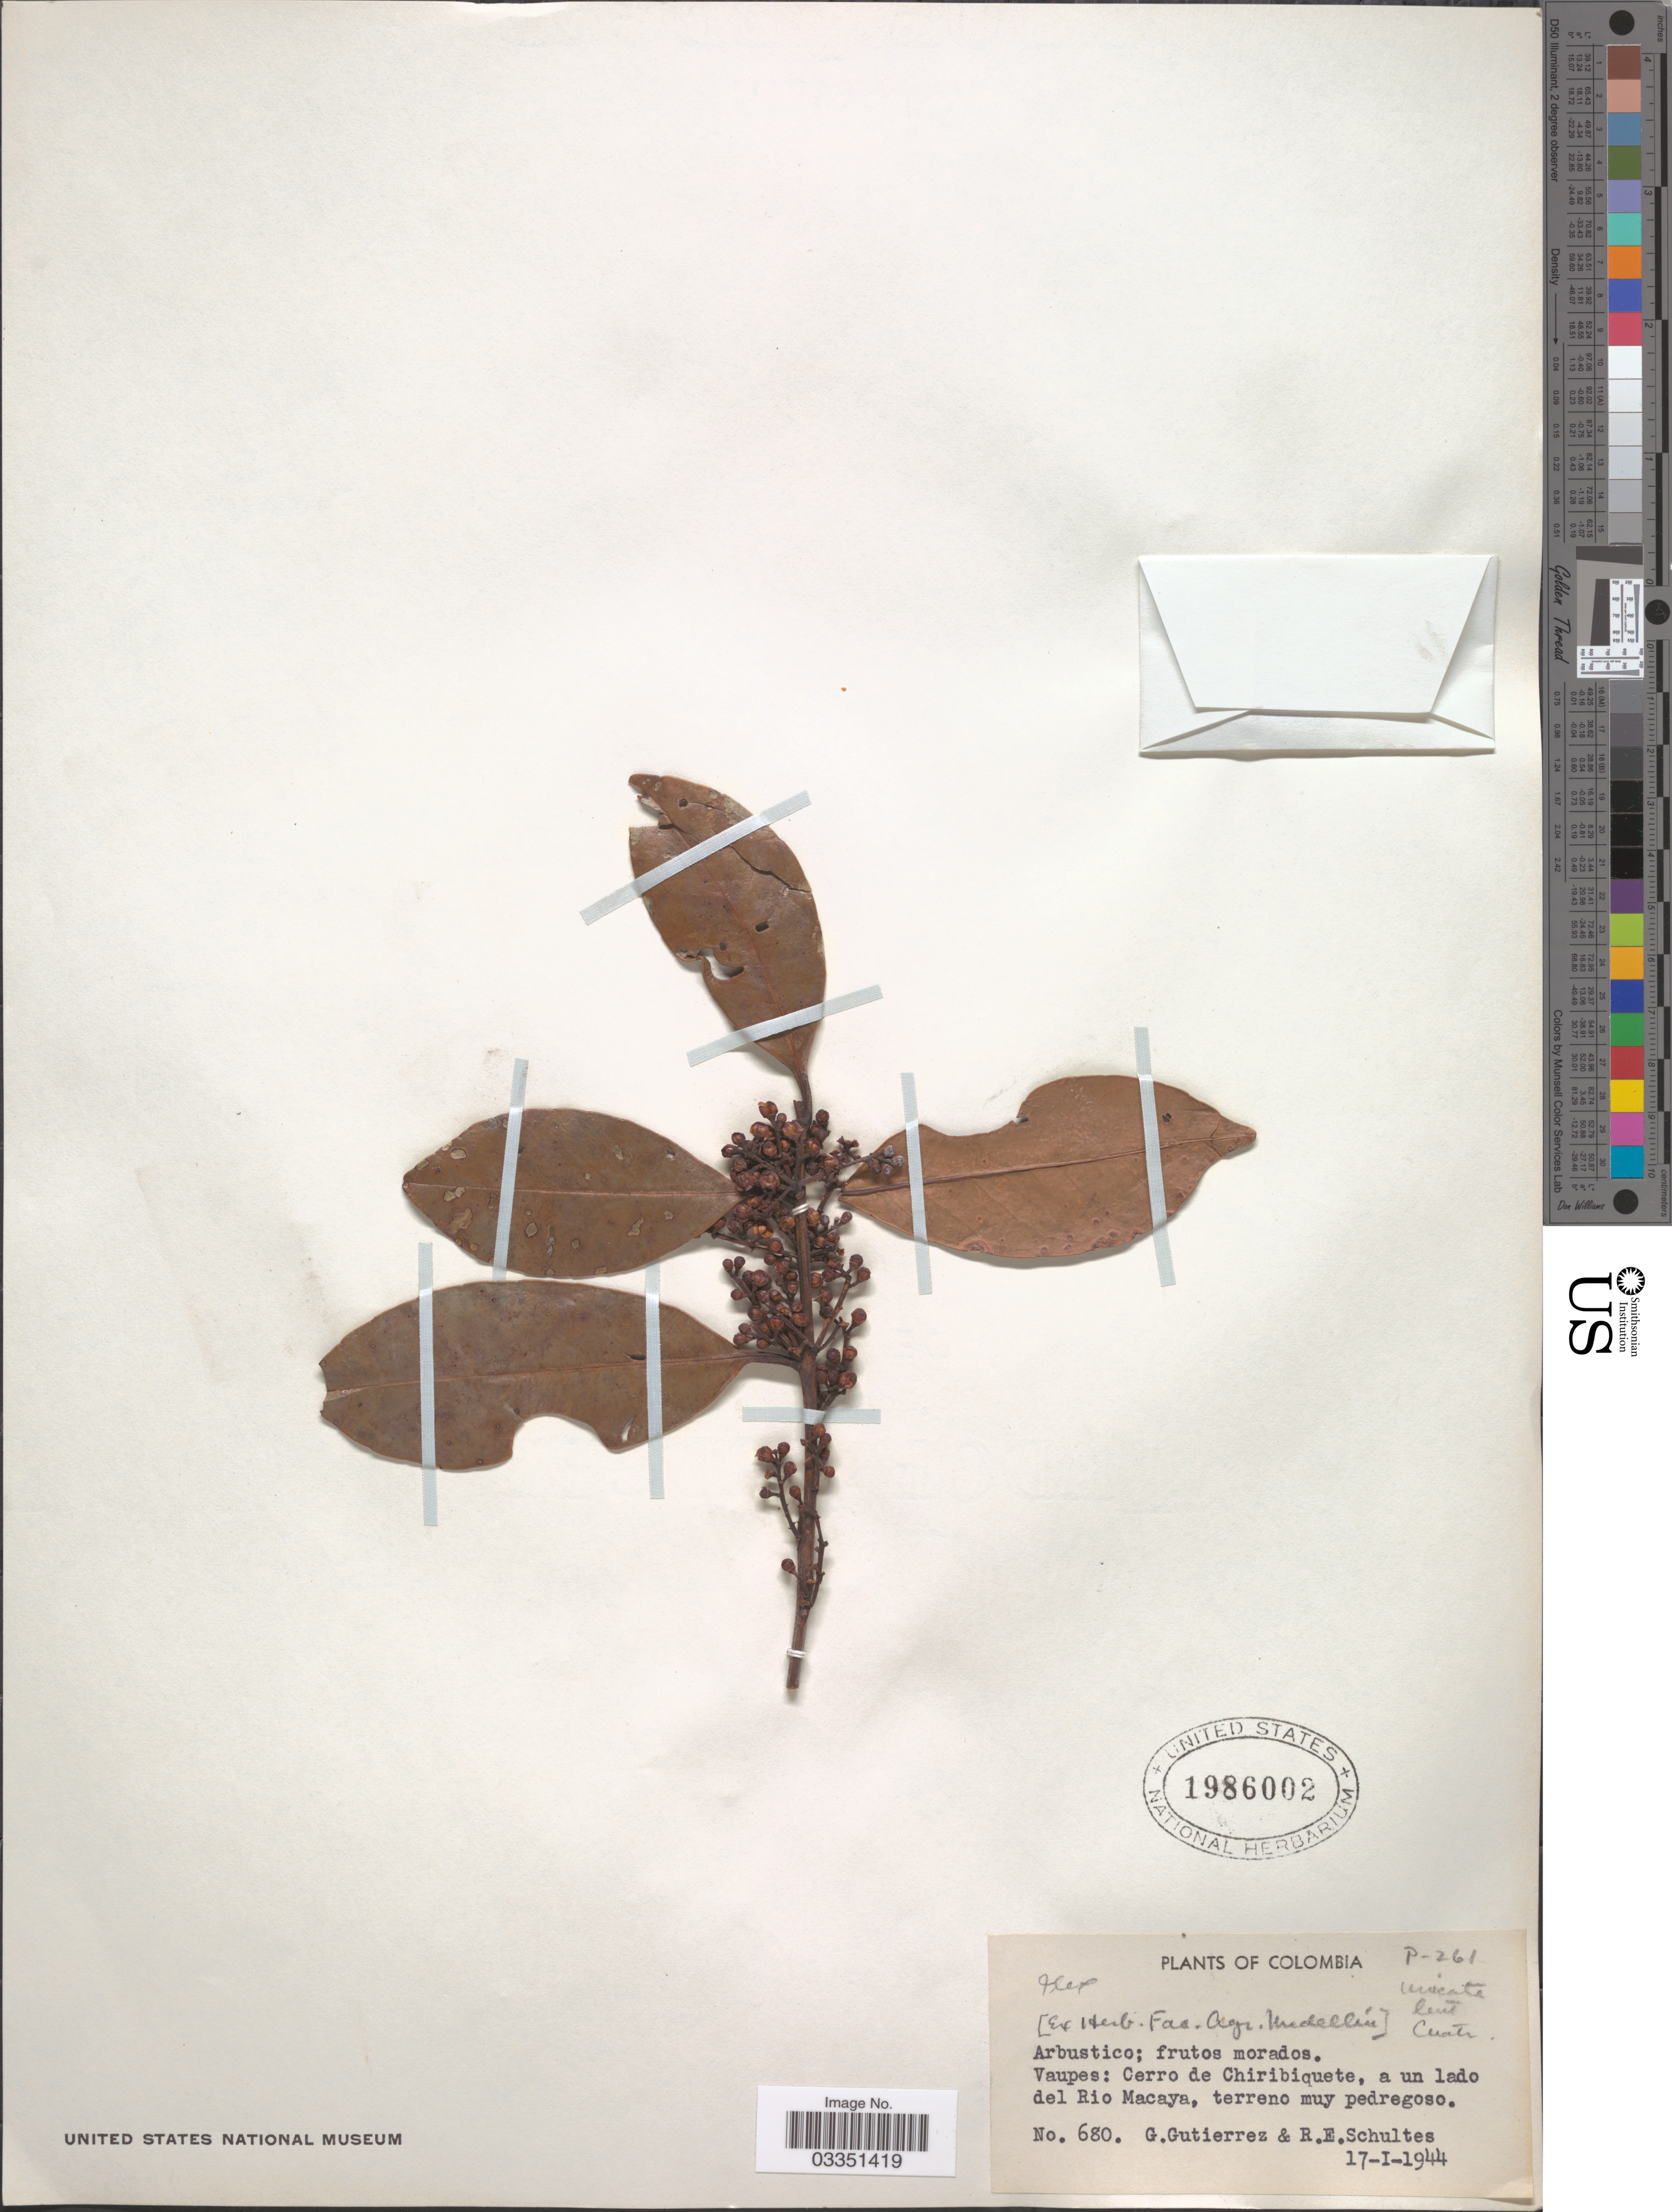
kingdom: Plantae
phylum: Tracheophyta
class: Magnoliopsida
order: Aquifoliales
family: Aquifoliaceae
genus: Ilex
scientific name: Ilex sp.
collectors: G. Gutierrez & R. E. Schultes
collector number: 680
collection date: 1944-01-17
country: Colombia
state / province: Vaupés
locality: Cerro de Chiribiquete, a un lado del Rio Macaya.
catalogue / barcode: US 1986002